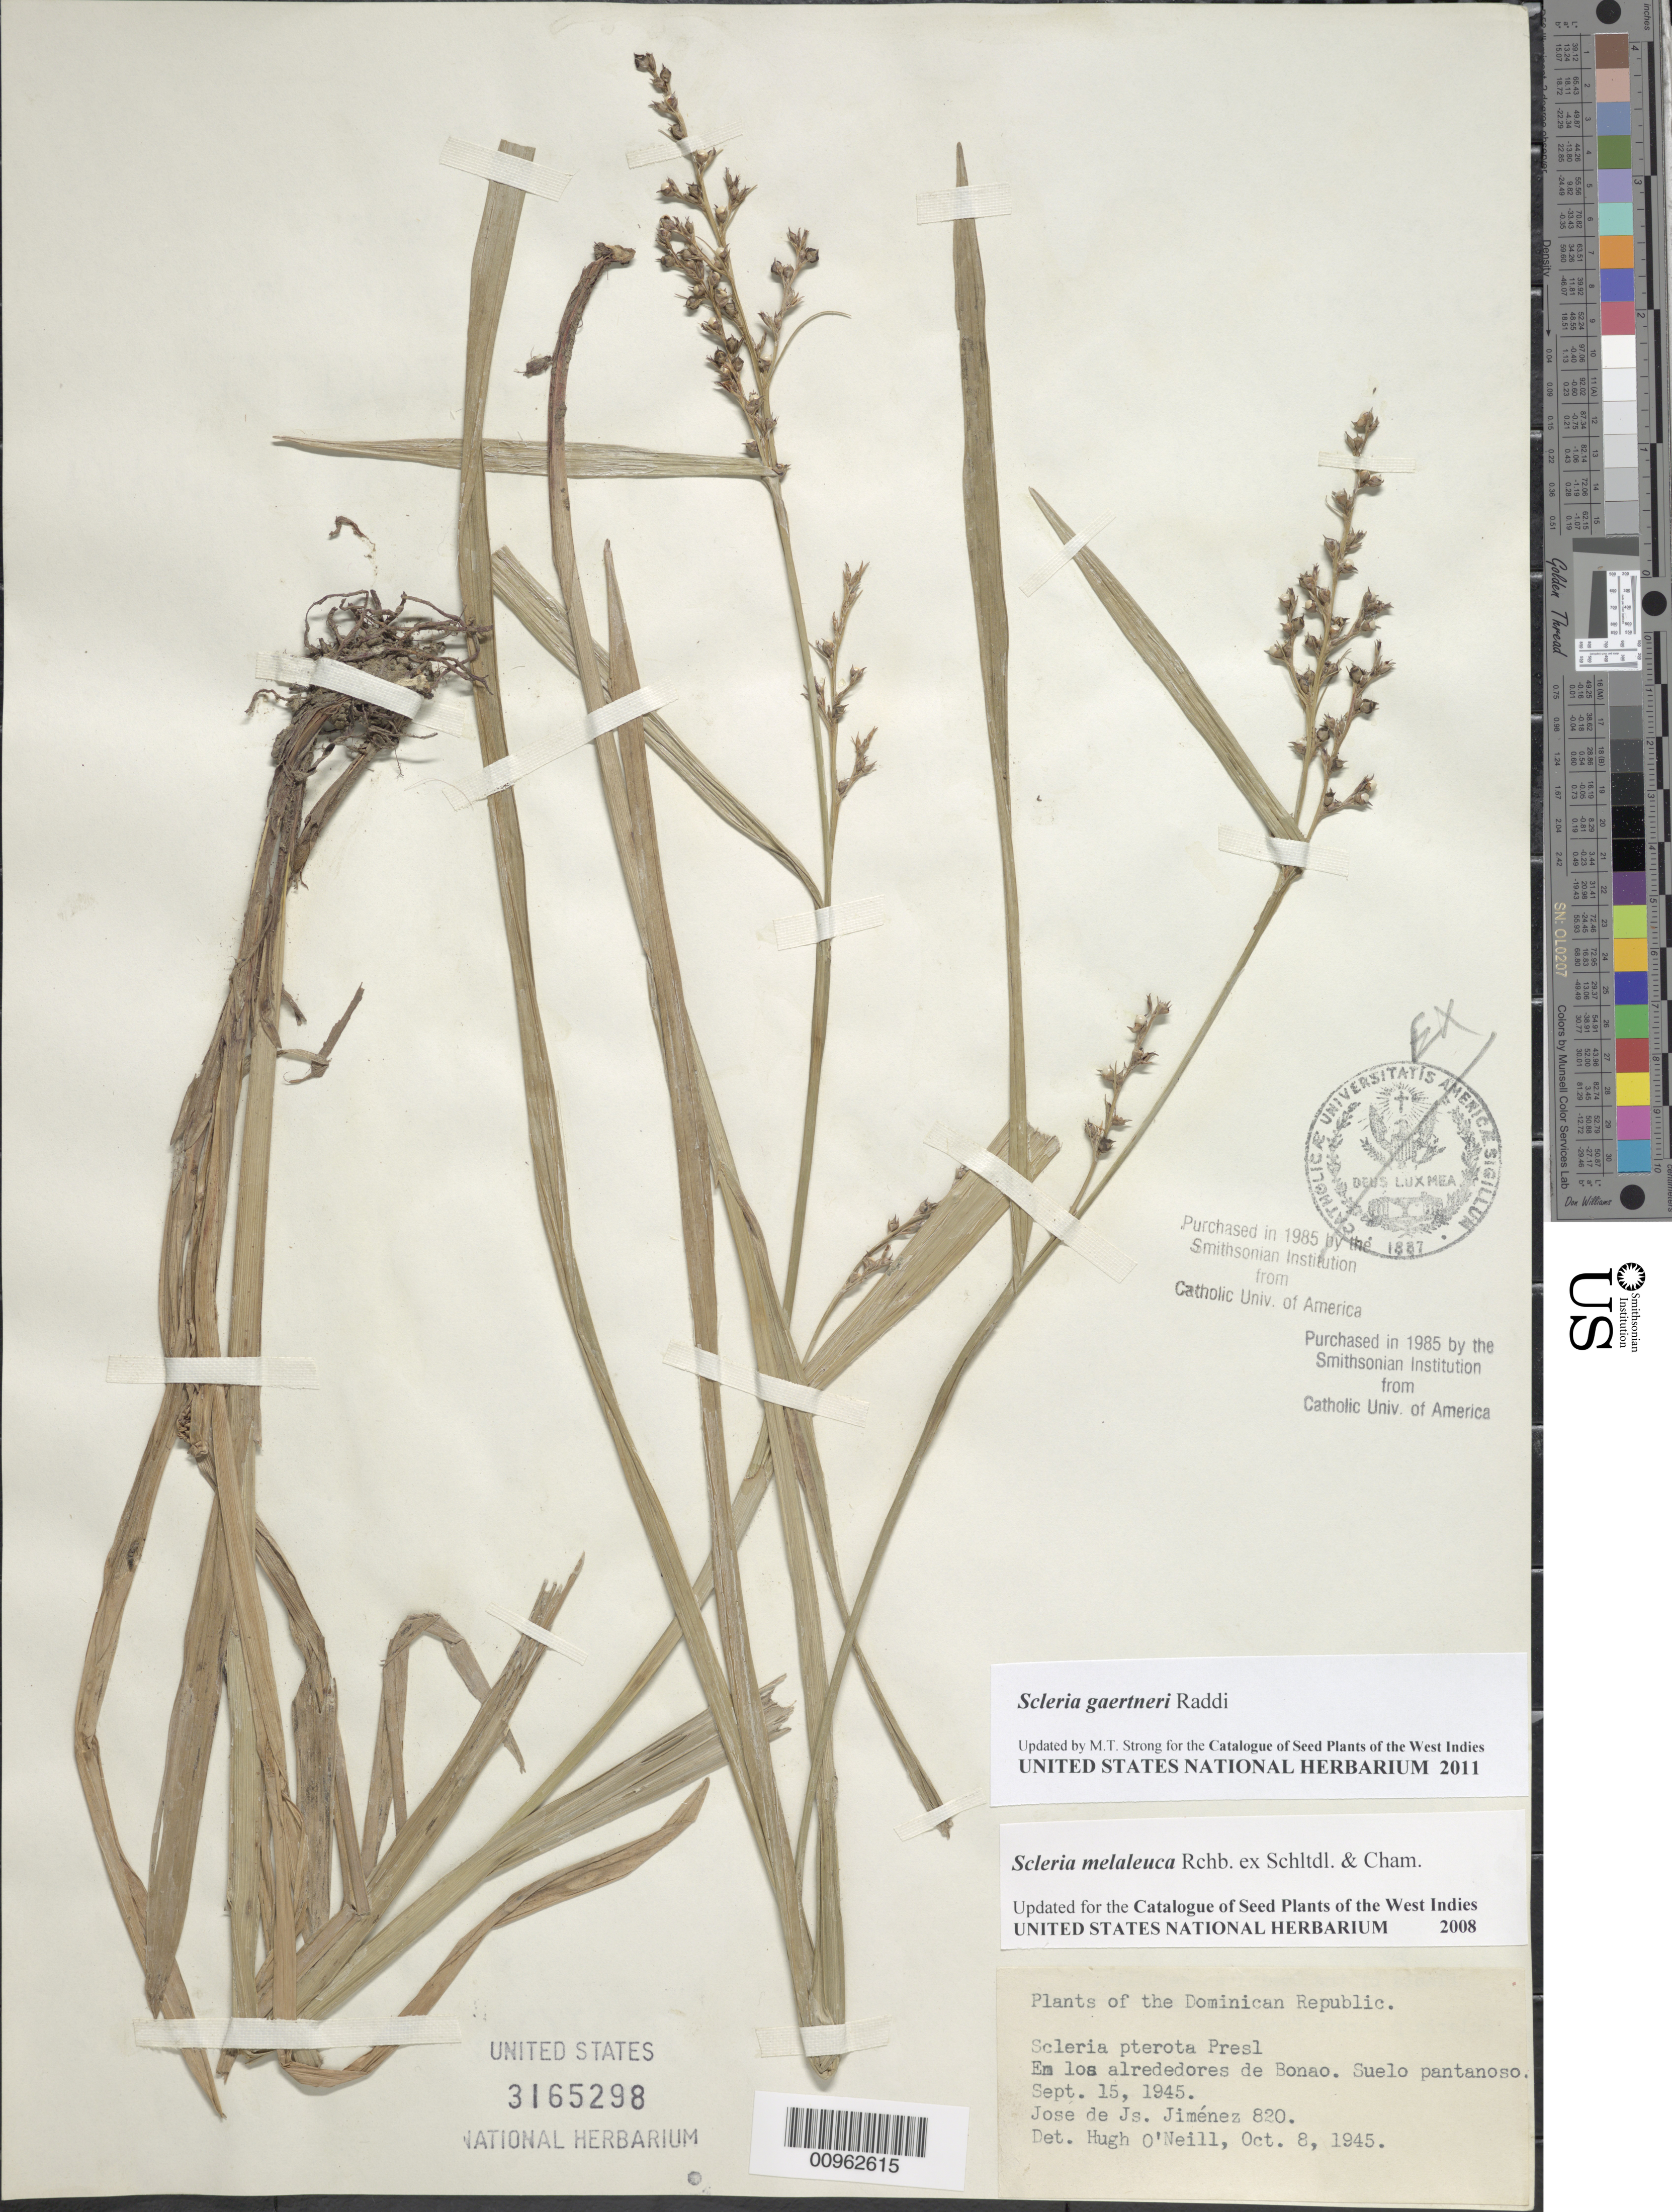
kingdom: Plantae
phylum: Tracheophyta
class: Liliopsida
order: Poales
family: Cyperaceae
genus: Scleria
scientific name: Scleria gaertneri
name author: Raddi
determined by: Strong, M. T., (US), Smithsonian Institution - National Museum of Natural History (UNITED STATES)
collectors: J. J. Jiménez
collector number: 820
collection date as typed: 15 Sep 1945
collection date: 1945-09-15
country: Dominican Republic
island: Hispaniola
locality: En los alrededores de Bonao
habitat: Suelo pantanoso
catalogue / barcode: US 3165298